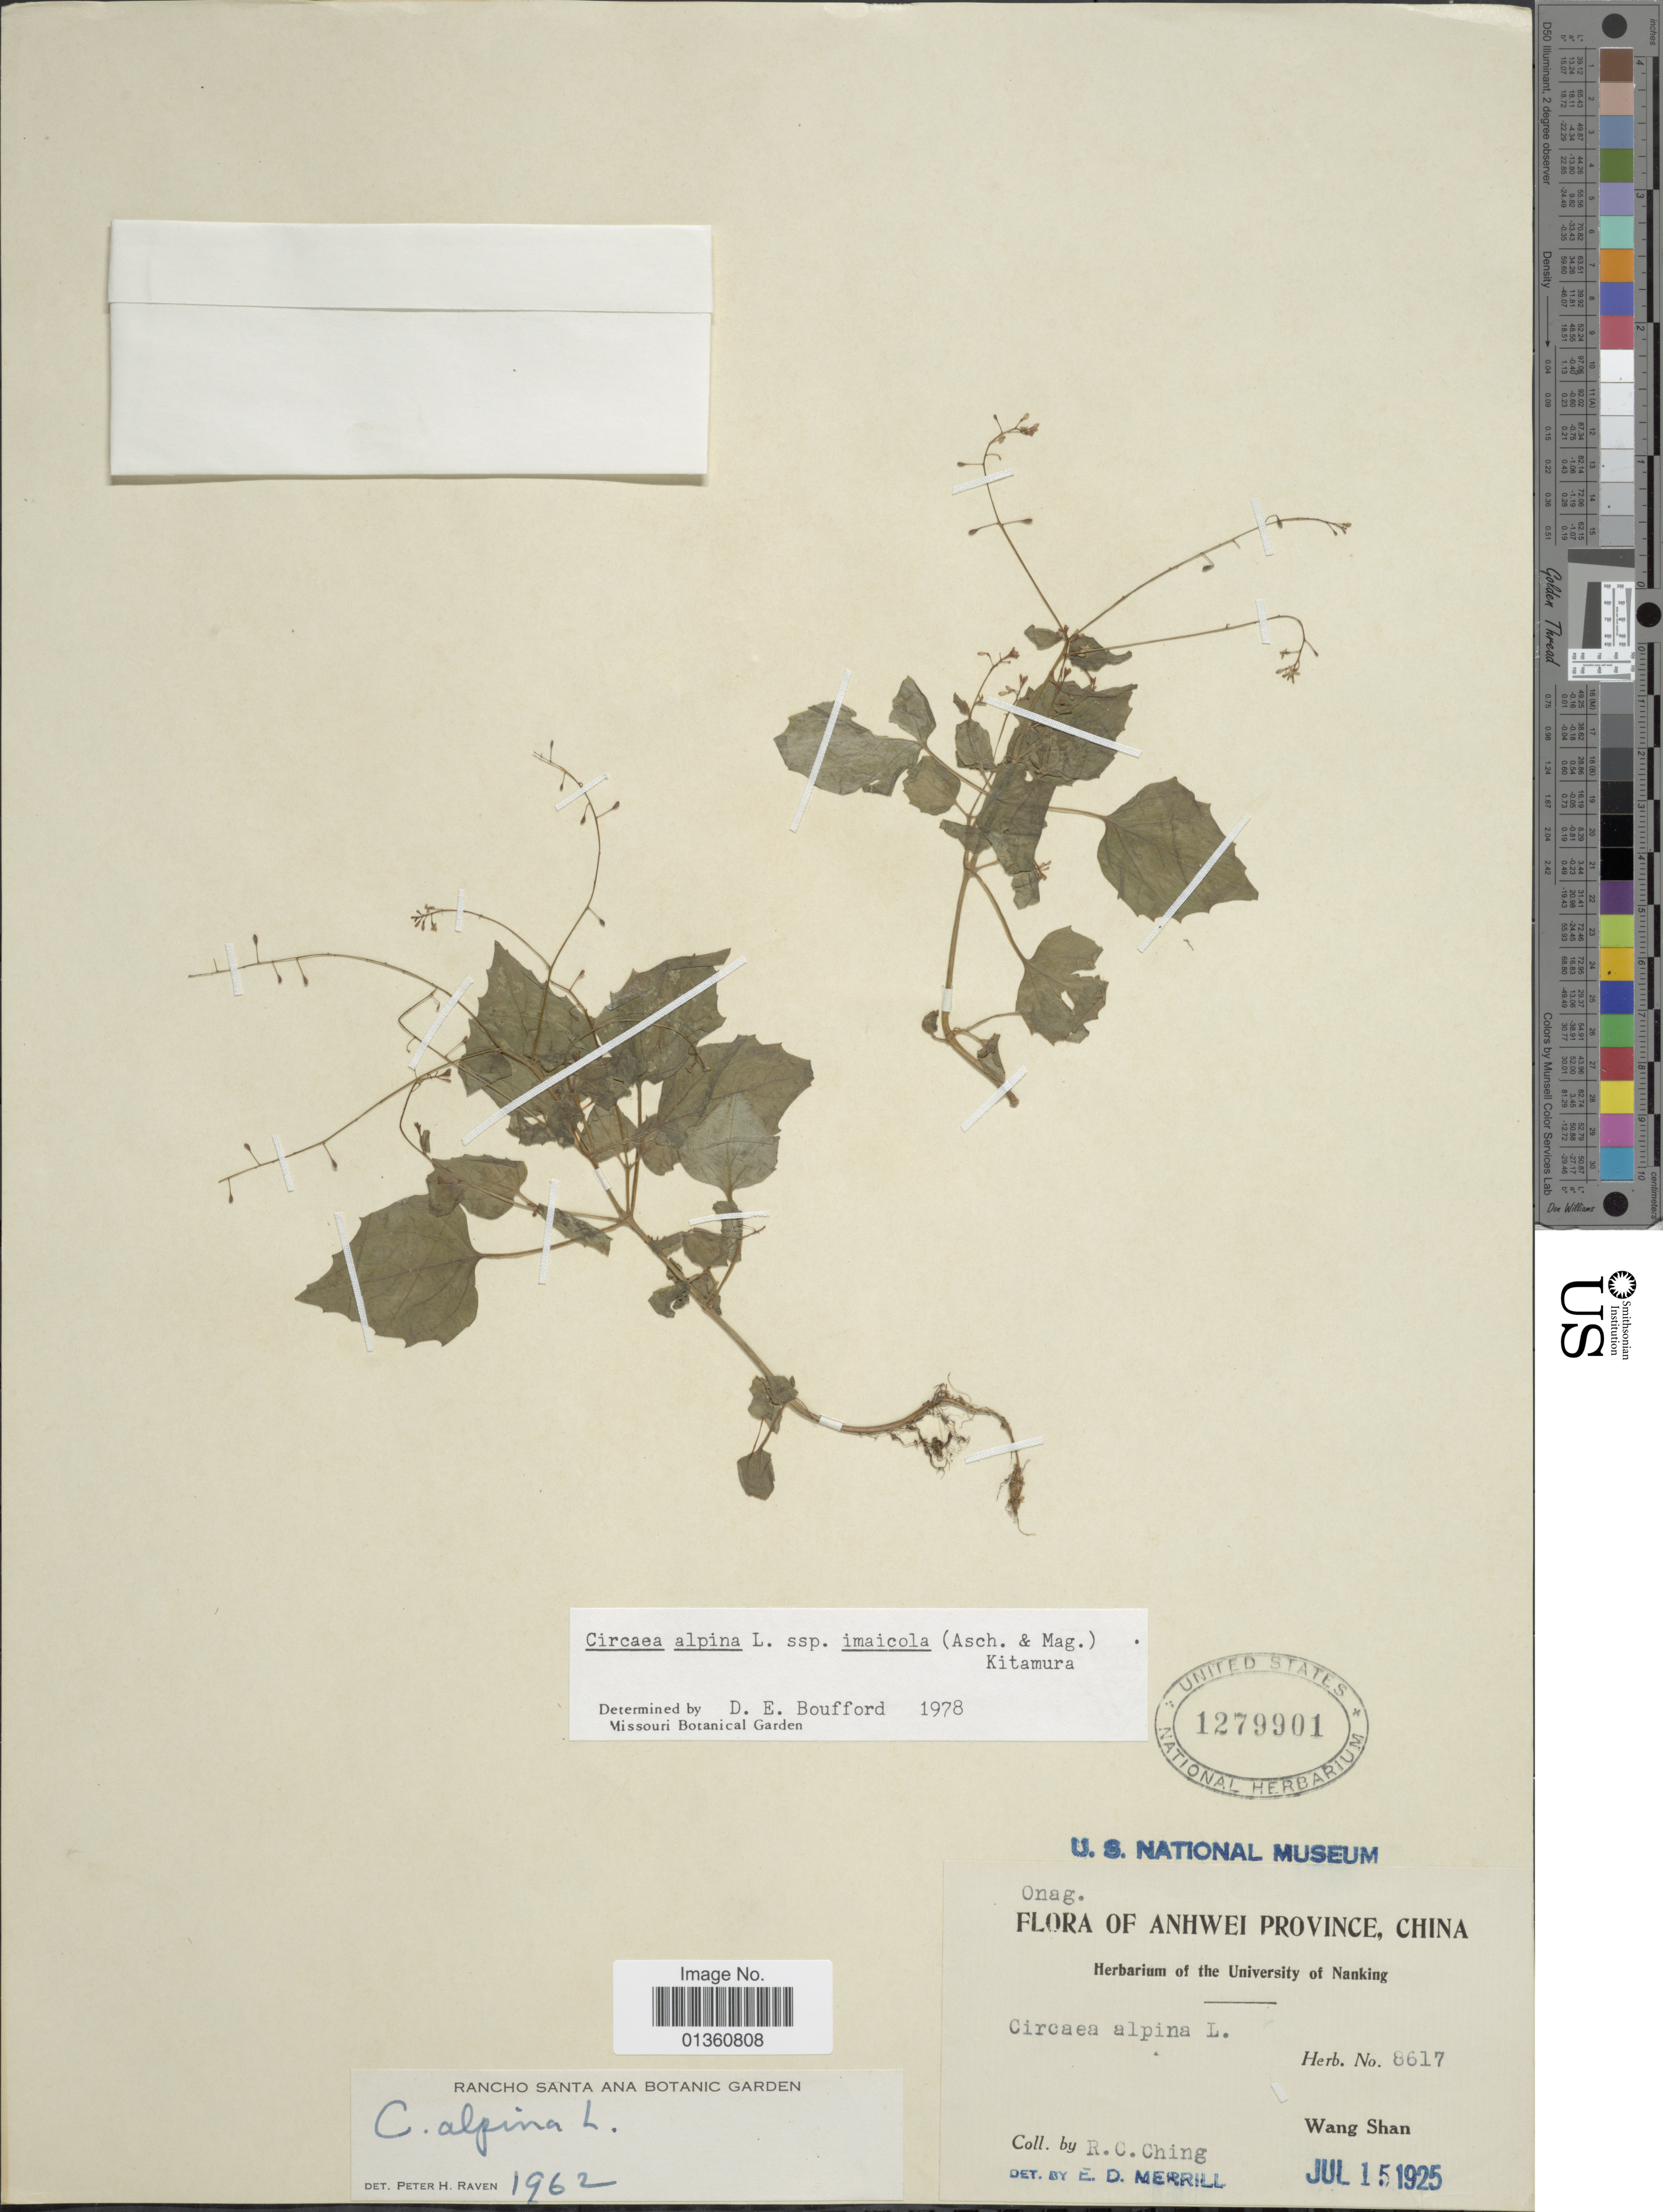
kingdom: Plantae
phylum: Tracheophyta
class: Magnoliopsida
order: Myrtales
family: Onagraceae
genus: Circaea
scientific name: Circaea alpina subsp. imaicola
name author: (Asch. & Magnus) Kitam.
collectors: R. C. Ching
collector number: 8617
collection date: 1925-07-15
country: China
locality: Anhwei Province. Wang Shan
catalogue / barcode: US 1279901